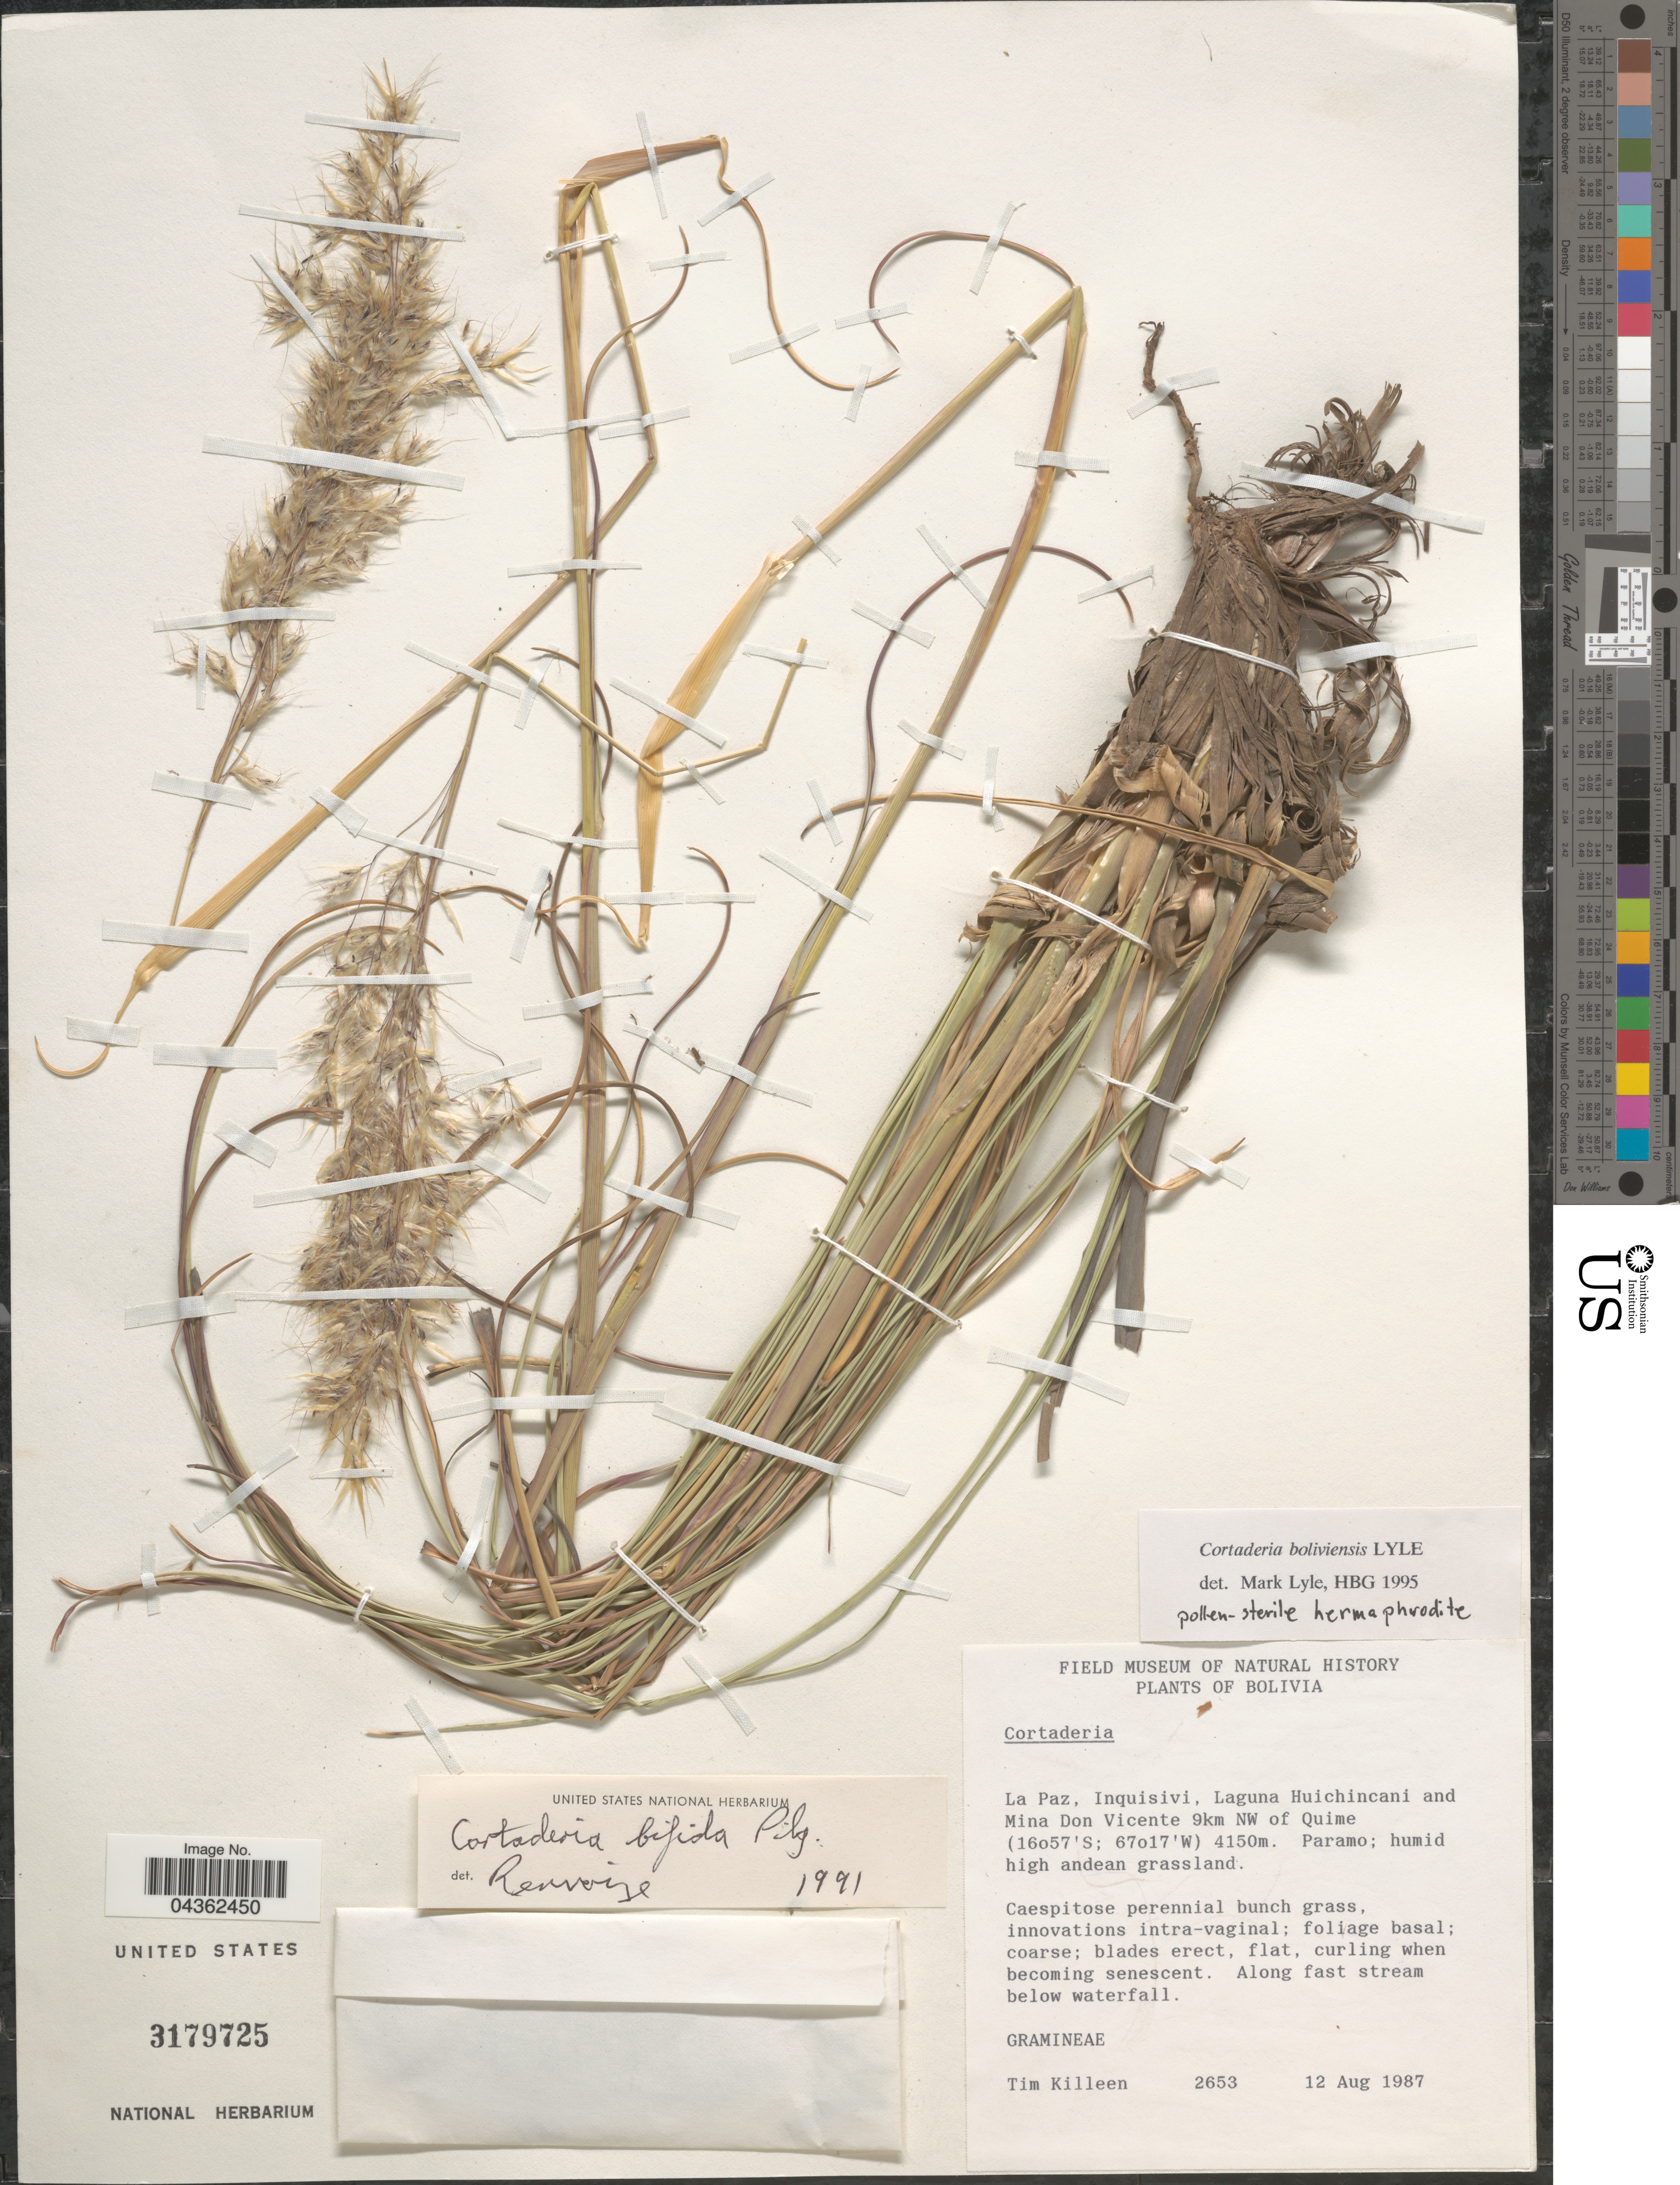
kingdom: Plantae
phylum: Tracheophyta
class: Liliopsida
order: Poales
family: Poaceae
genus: Cortaderia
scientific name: Cortaderia boliviensis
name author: Lyle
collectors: T. J. Killeen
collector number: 2653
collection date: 1987-08-12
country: Bolivia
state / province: La Paz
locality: Inquisivi, Laguna Huichincani and Mina Don Vicente 9km NW of Quime.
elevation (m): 4150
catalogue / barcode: US 3179725